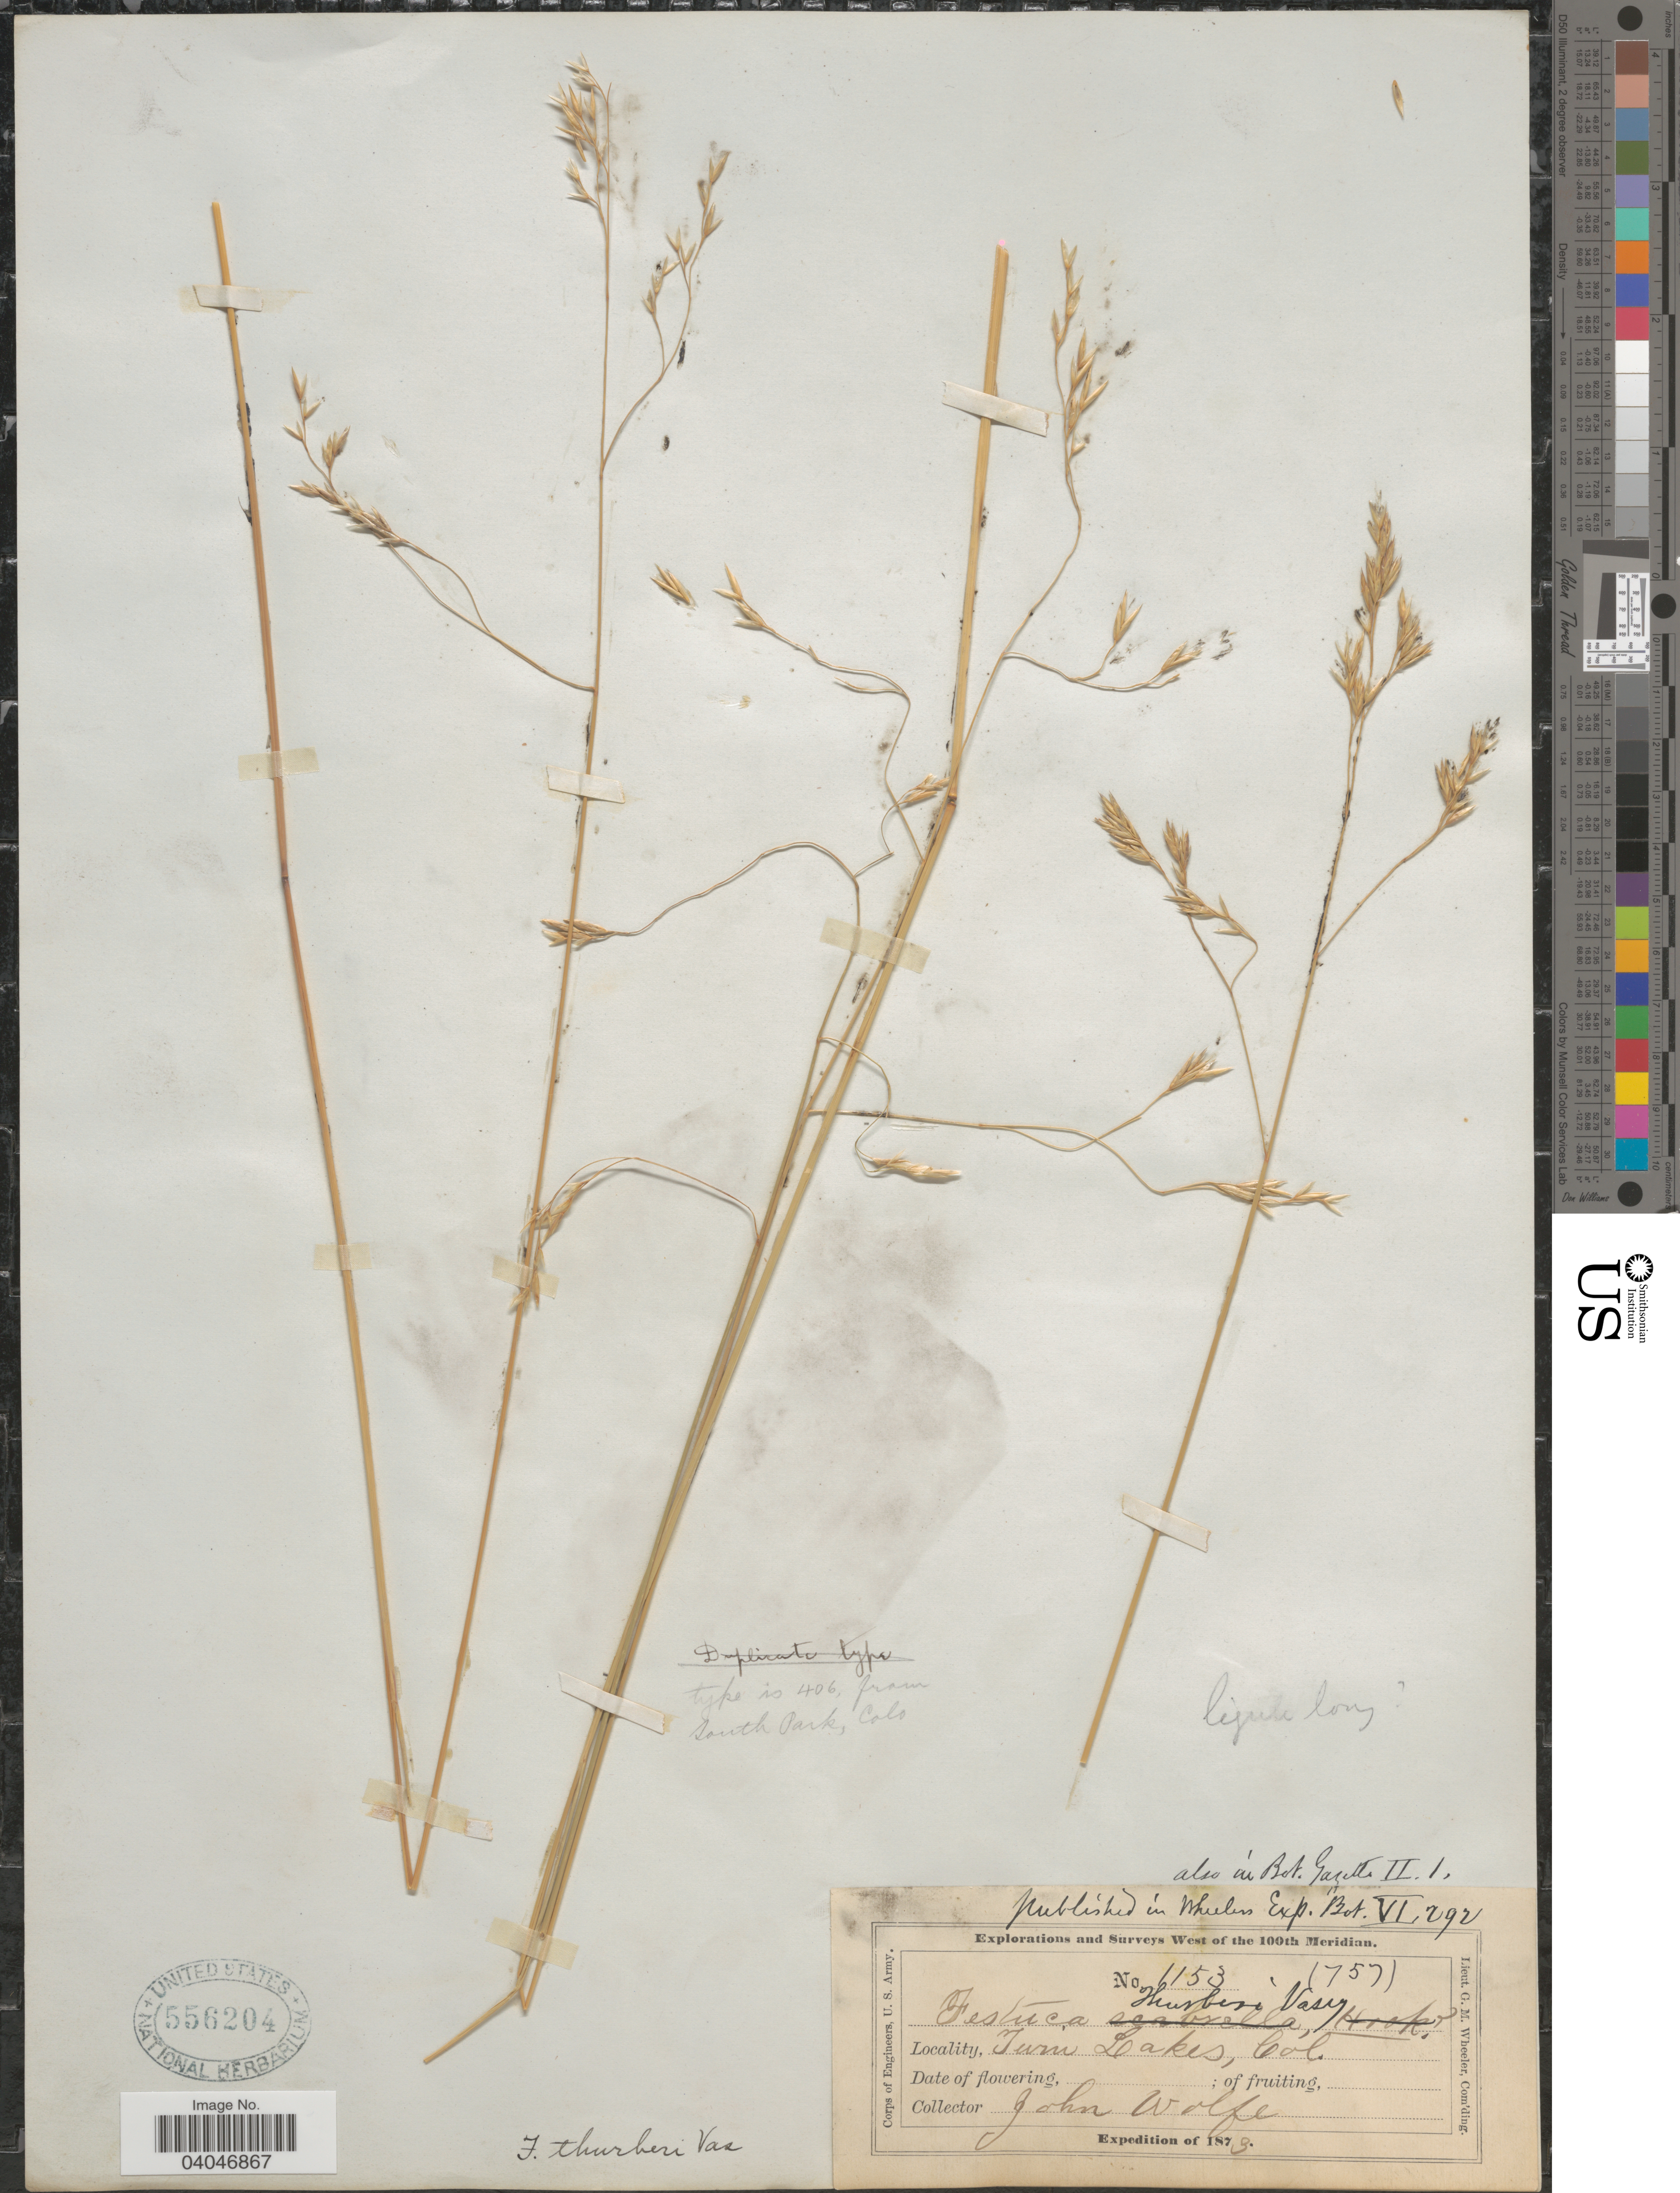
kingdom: Plantae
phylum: Tracheophyta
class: Liliopsida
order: Poales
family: Poaceae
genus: Festuca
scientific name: Festuca thurberi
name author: Vasey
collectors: J. Wolfe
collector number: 1153/757?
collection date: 1873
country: United States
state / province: Colorado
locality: Twin Lakes.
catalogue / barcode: US 556204